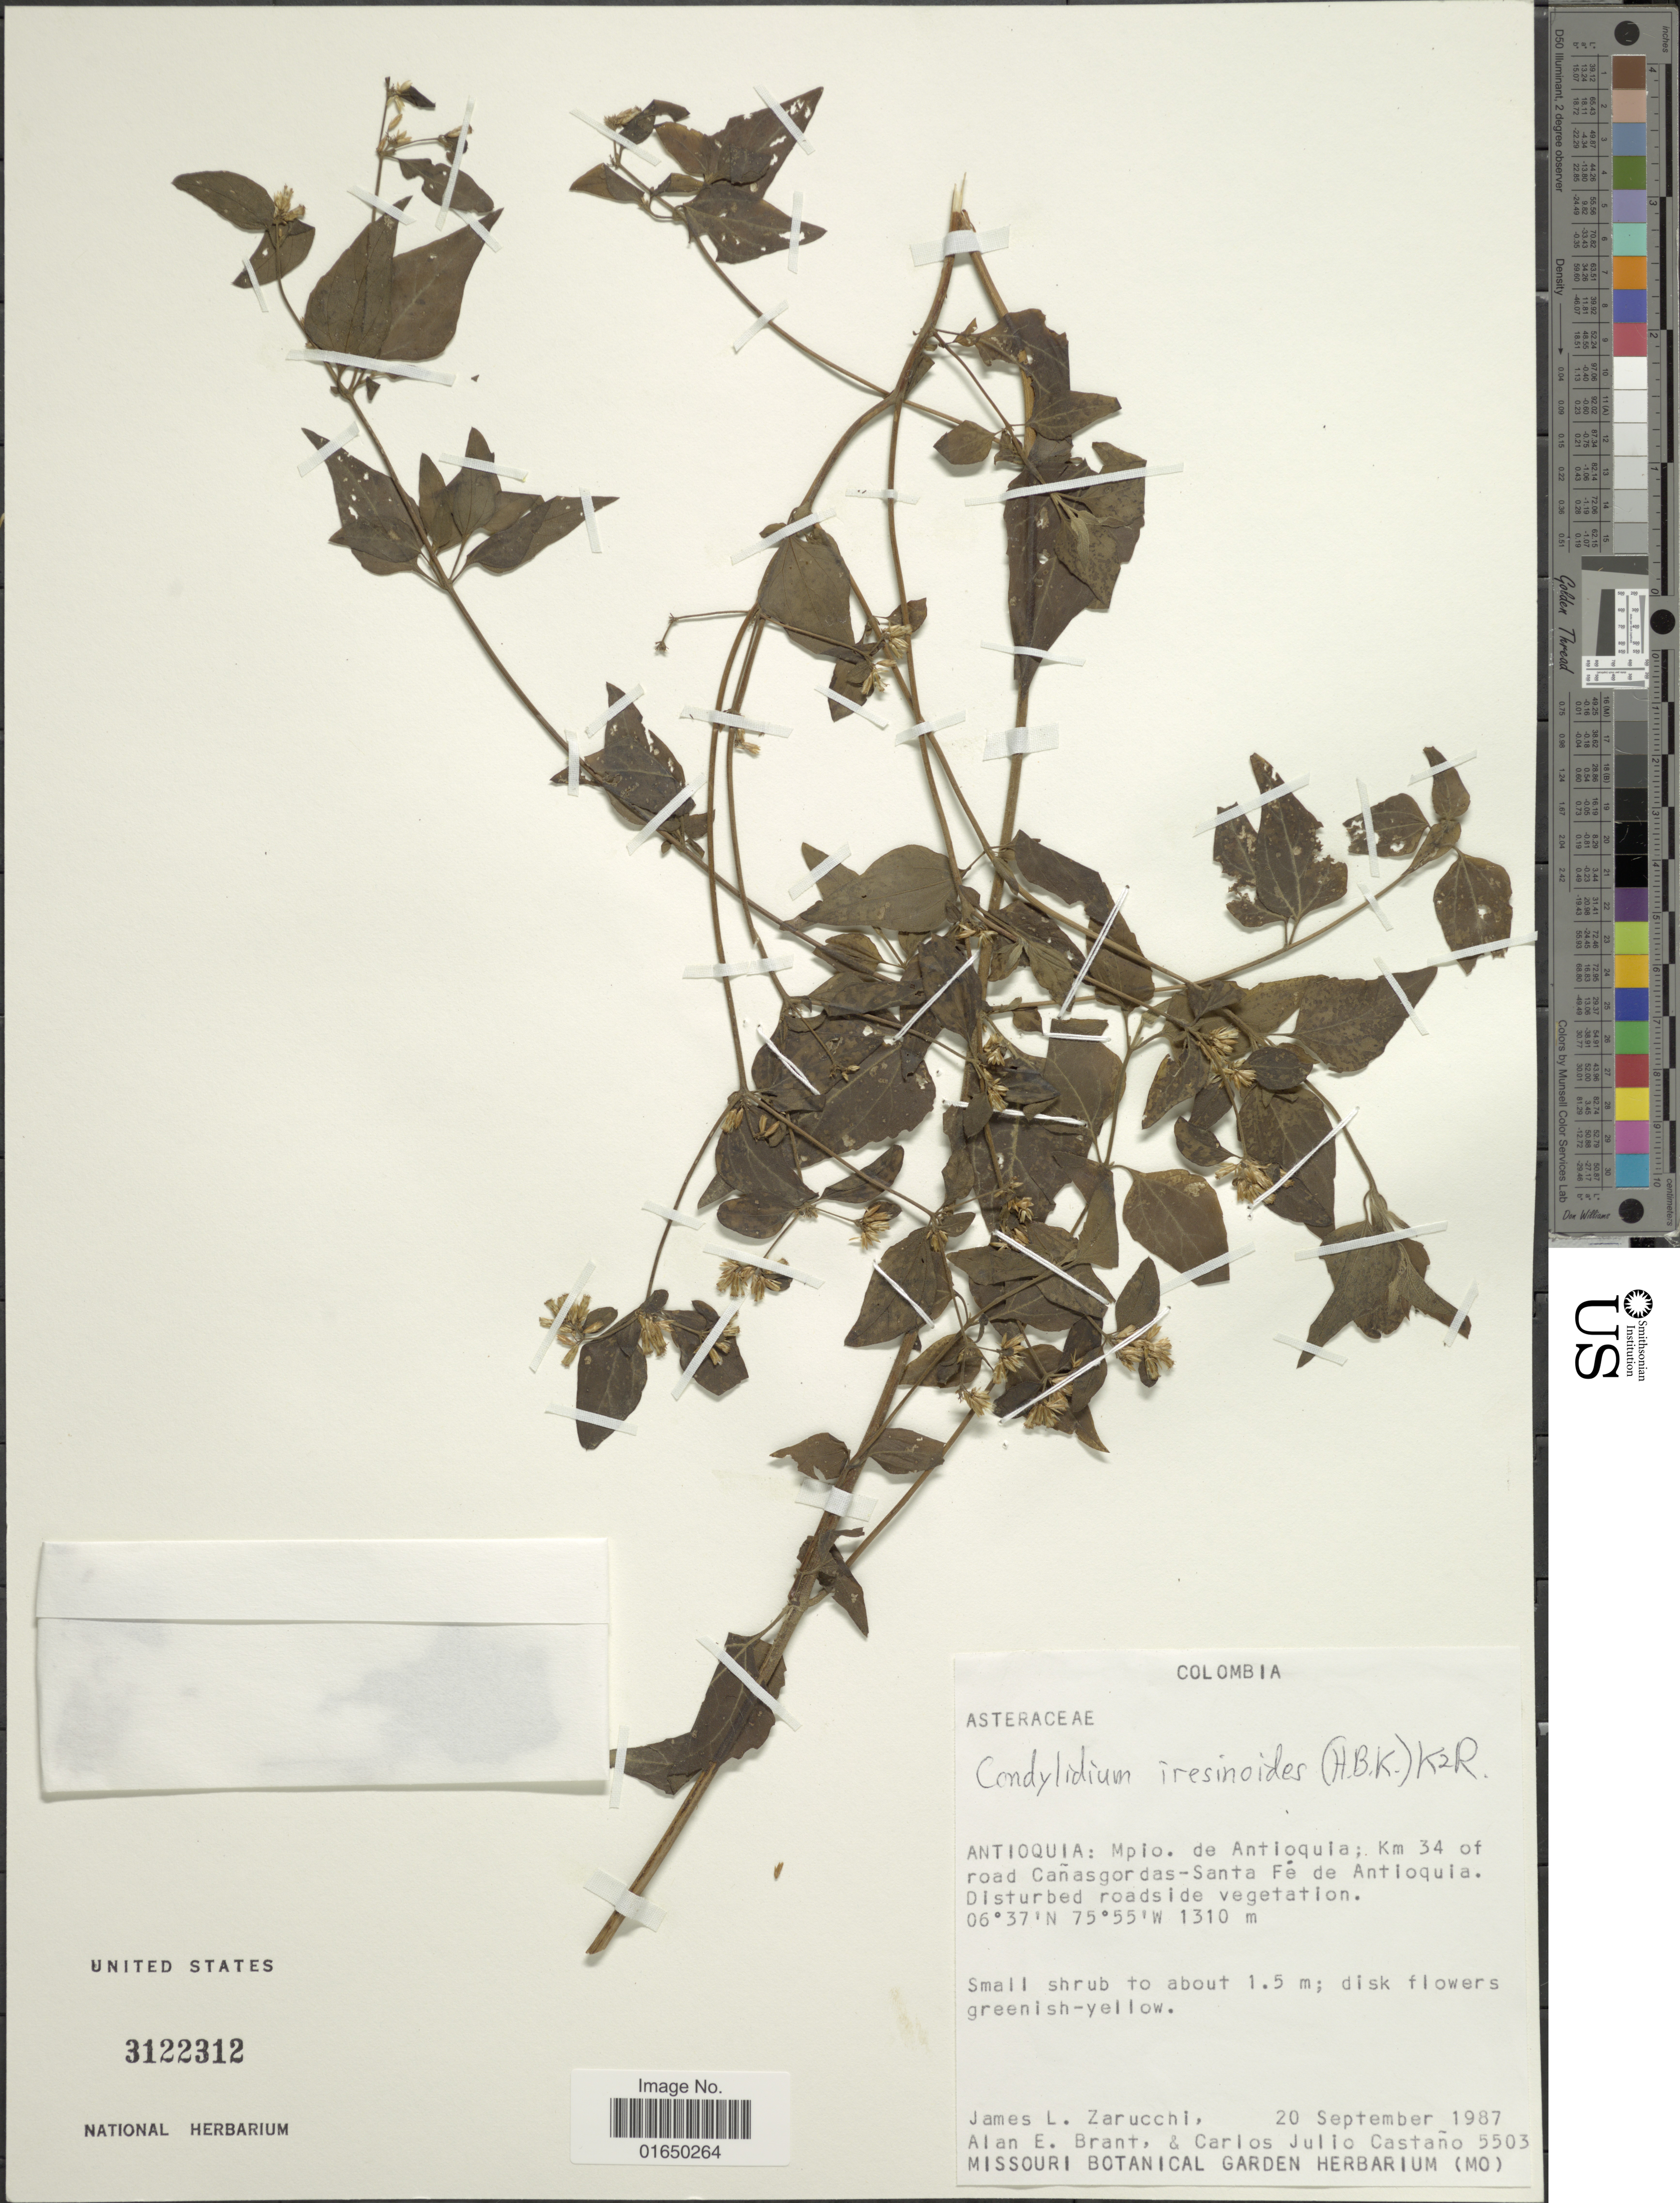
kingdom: Plantae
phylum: Tracheophyta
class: Magnoliopsida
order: Asterales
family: Asteraceae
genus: Condylidium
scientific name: Condylidium iresinoides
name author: (Kunth) R.M. King & H. Rob.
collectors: J. L. Zarucchi, A. Brant & C. Castaño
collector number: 5503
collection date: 1987-09-20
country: Colombia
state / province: Antioquia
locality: Mpio de Antioquia; Km 34 of road Cañasgordas-Santa Fé de Antioquia. Diturbed roadside vegetation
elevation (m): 1310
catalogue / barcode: US 3122312